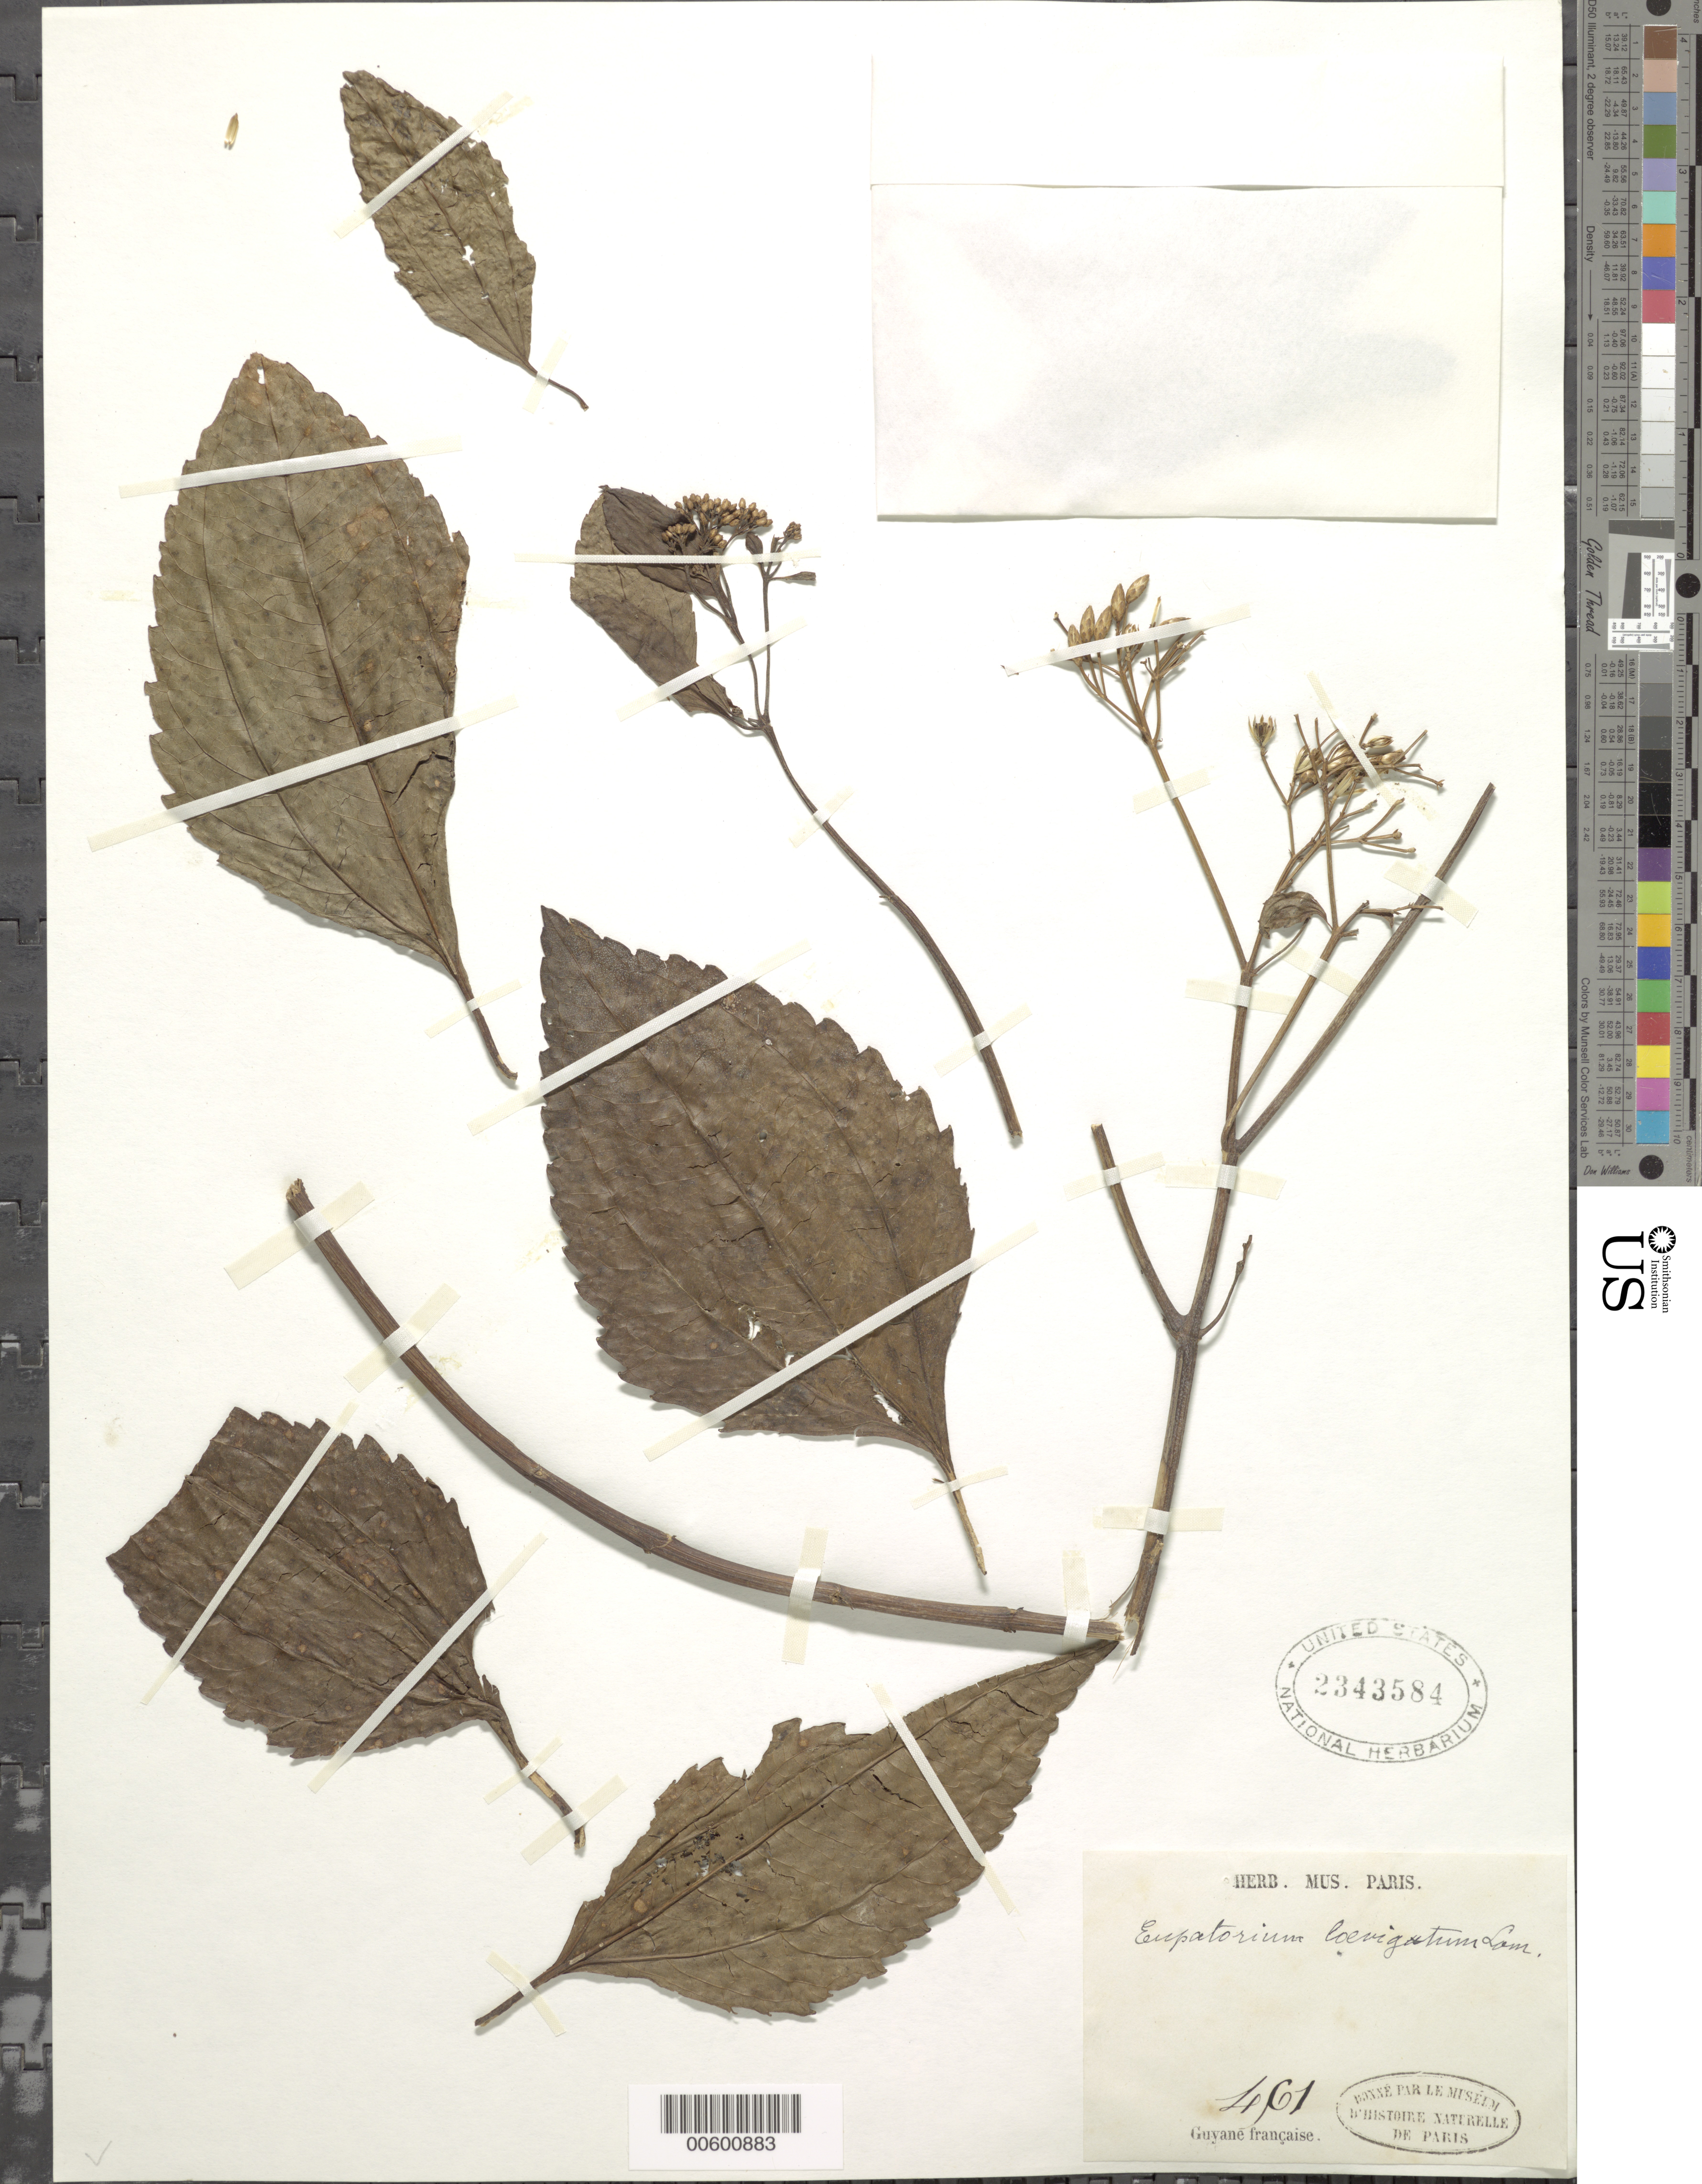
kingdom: Plantae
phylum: Tracheophyta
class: Magnoliopsida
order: Asterales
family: Asteraceae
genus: Chromolaena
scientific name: Chromolaena laevigata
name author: (Lam.) R.M. King & H. Rob.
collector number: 461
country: French Guiana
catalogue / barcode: US 2343584